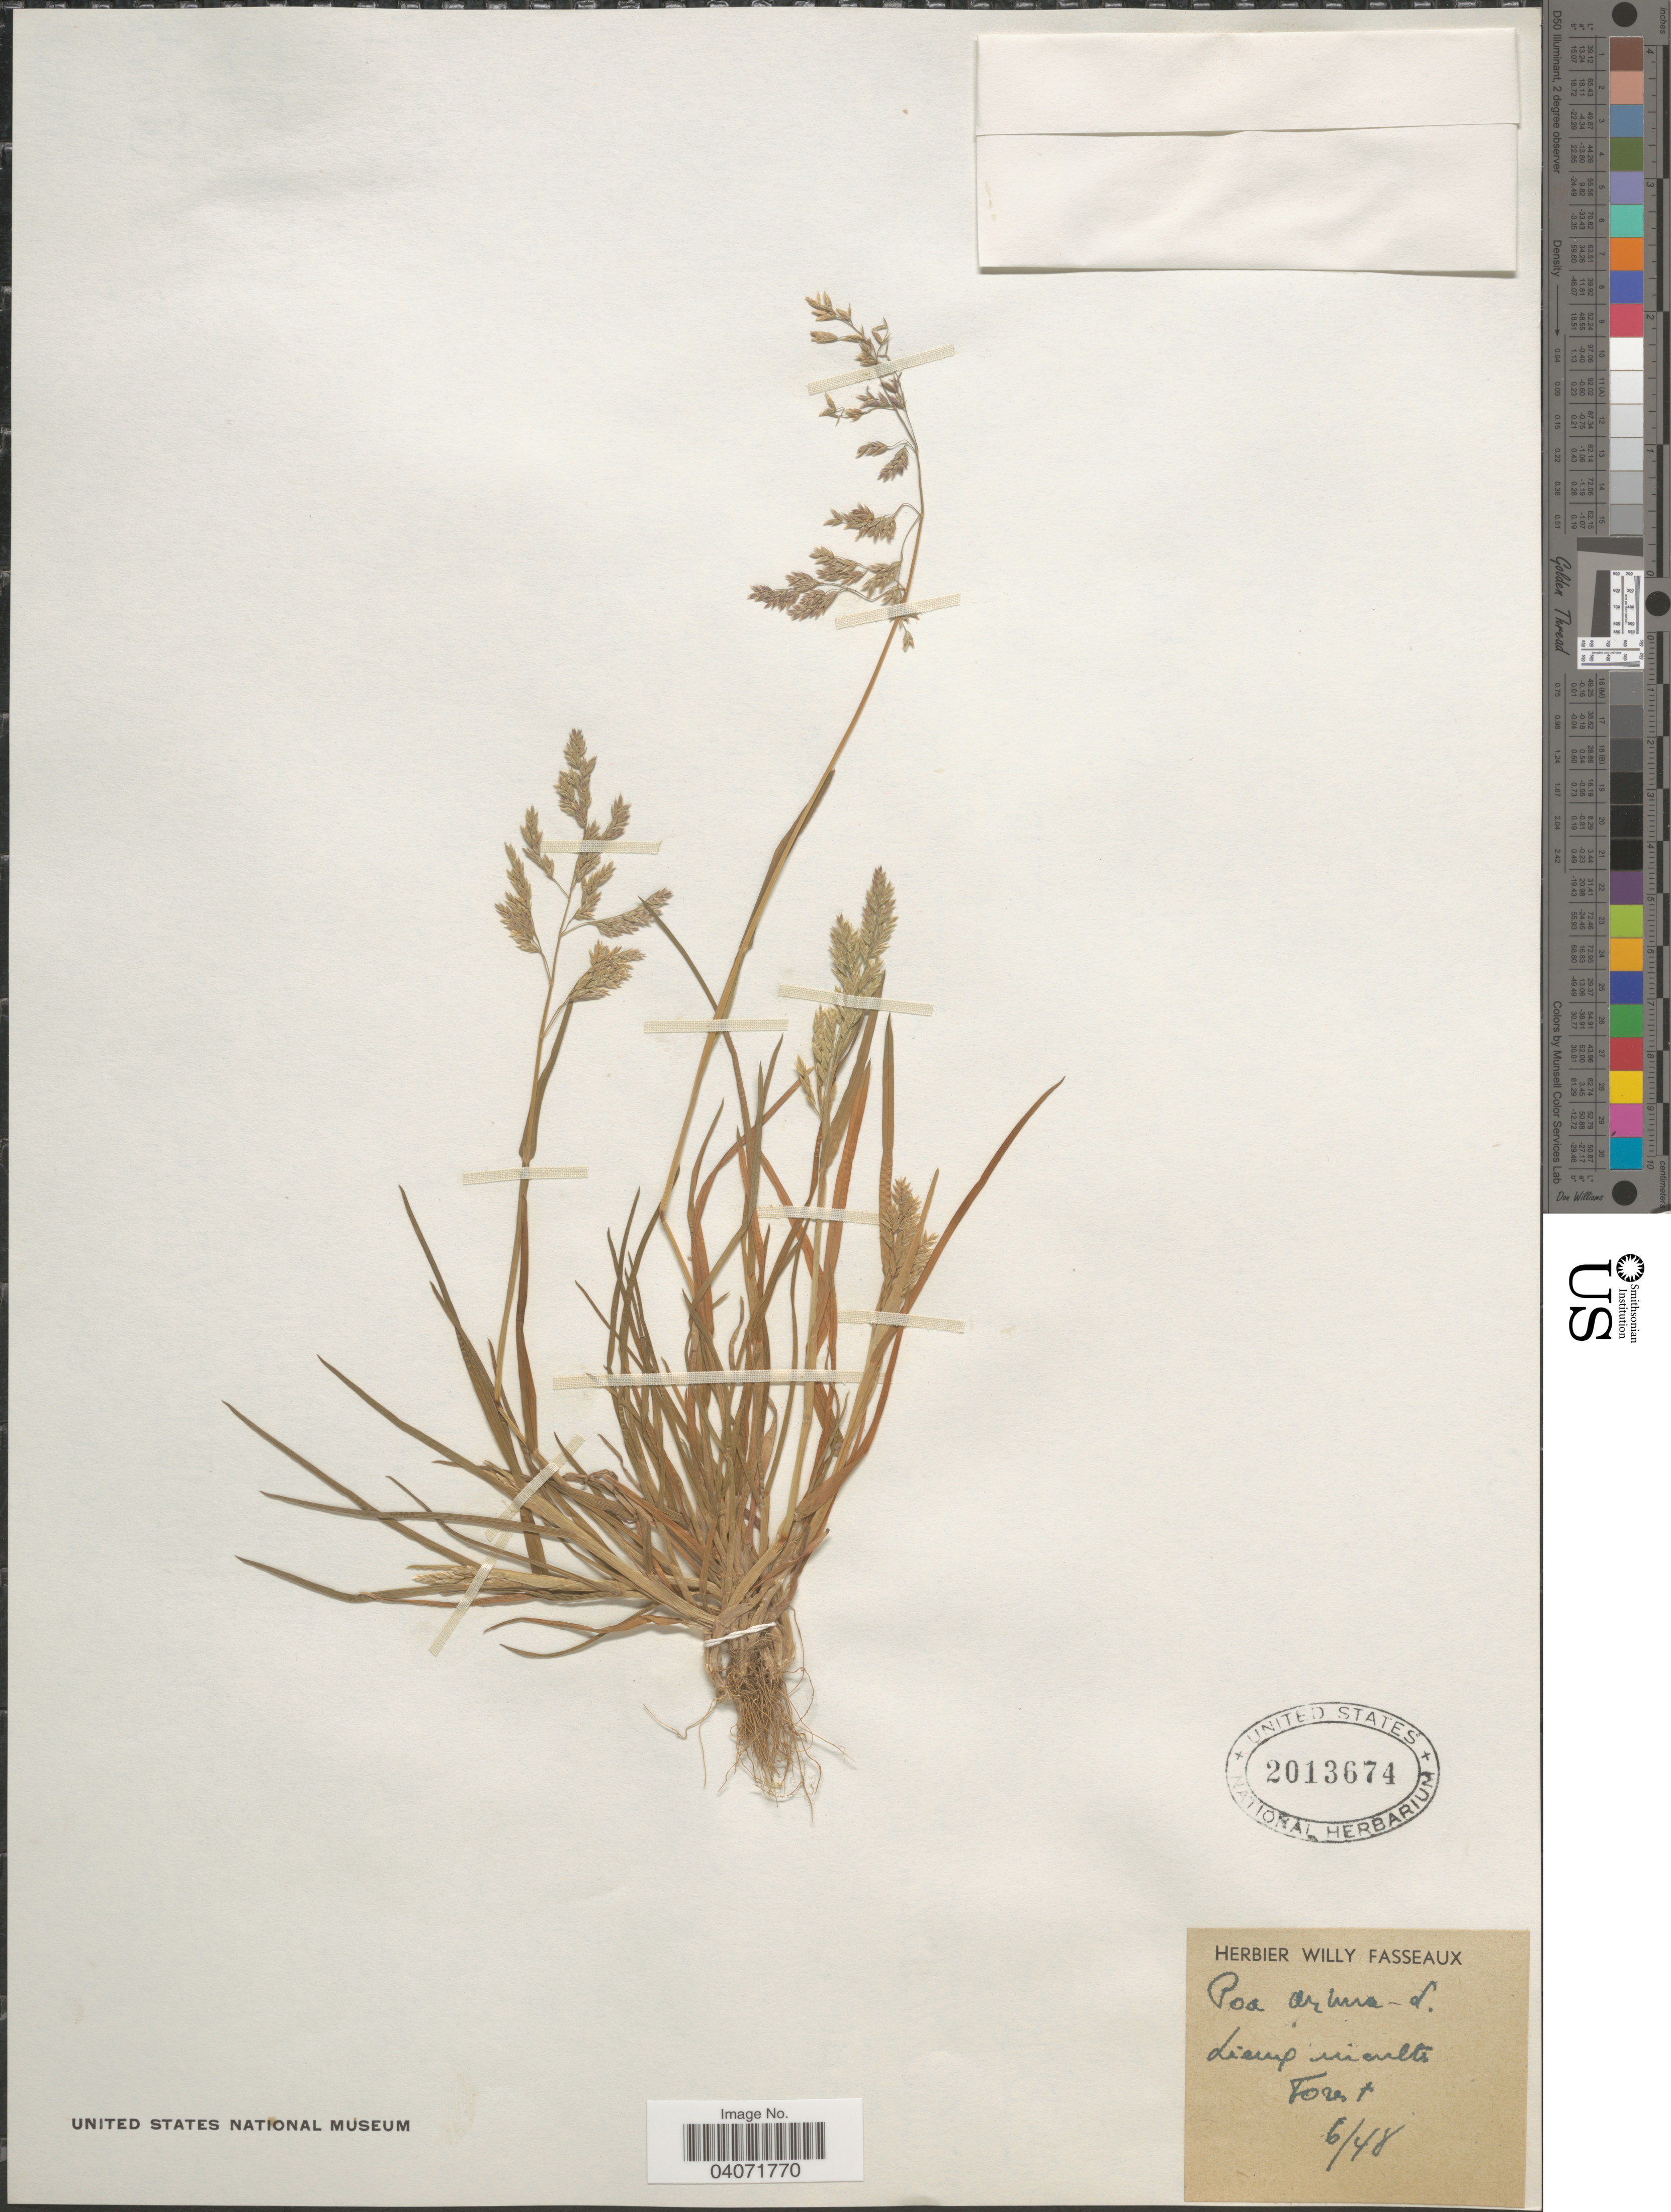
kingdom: Plantae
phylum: Tracheophyta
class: Liliopsida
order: Poales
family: Poaceae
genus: Poa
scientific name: Poa annua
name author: L.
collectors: Ex herb. Willy Fasseaux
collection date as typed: Transcribed d/m/y: /6/48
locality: Lieux nicults Forest. [interpreted]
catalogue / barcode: US 2013674